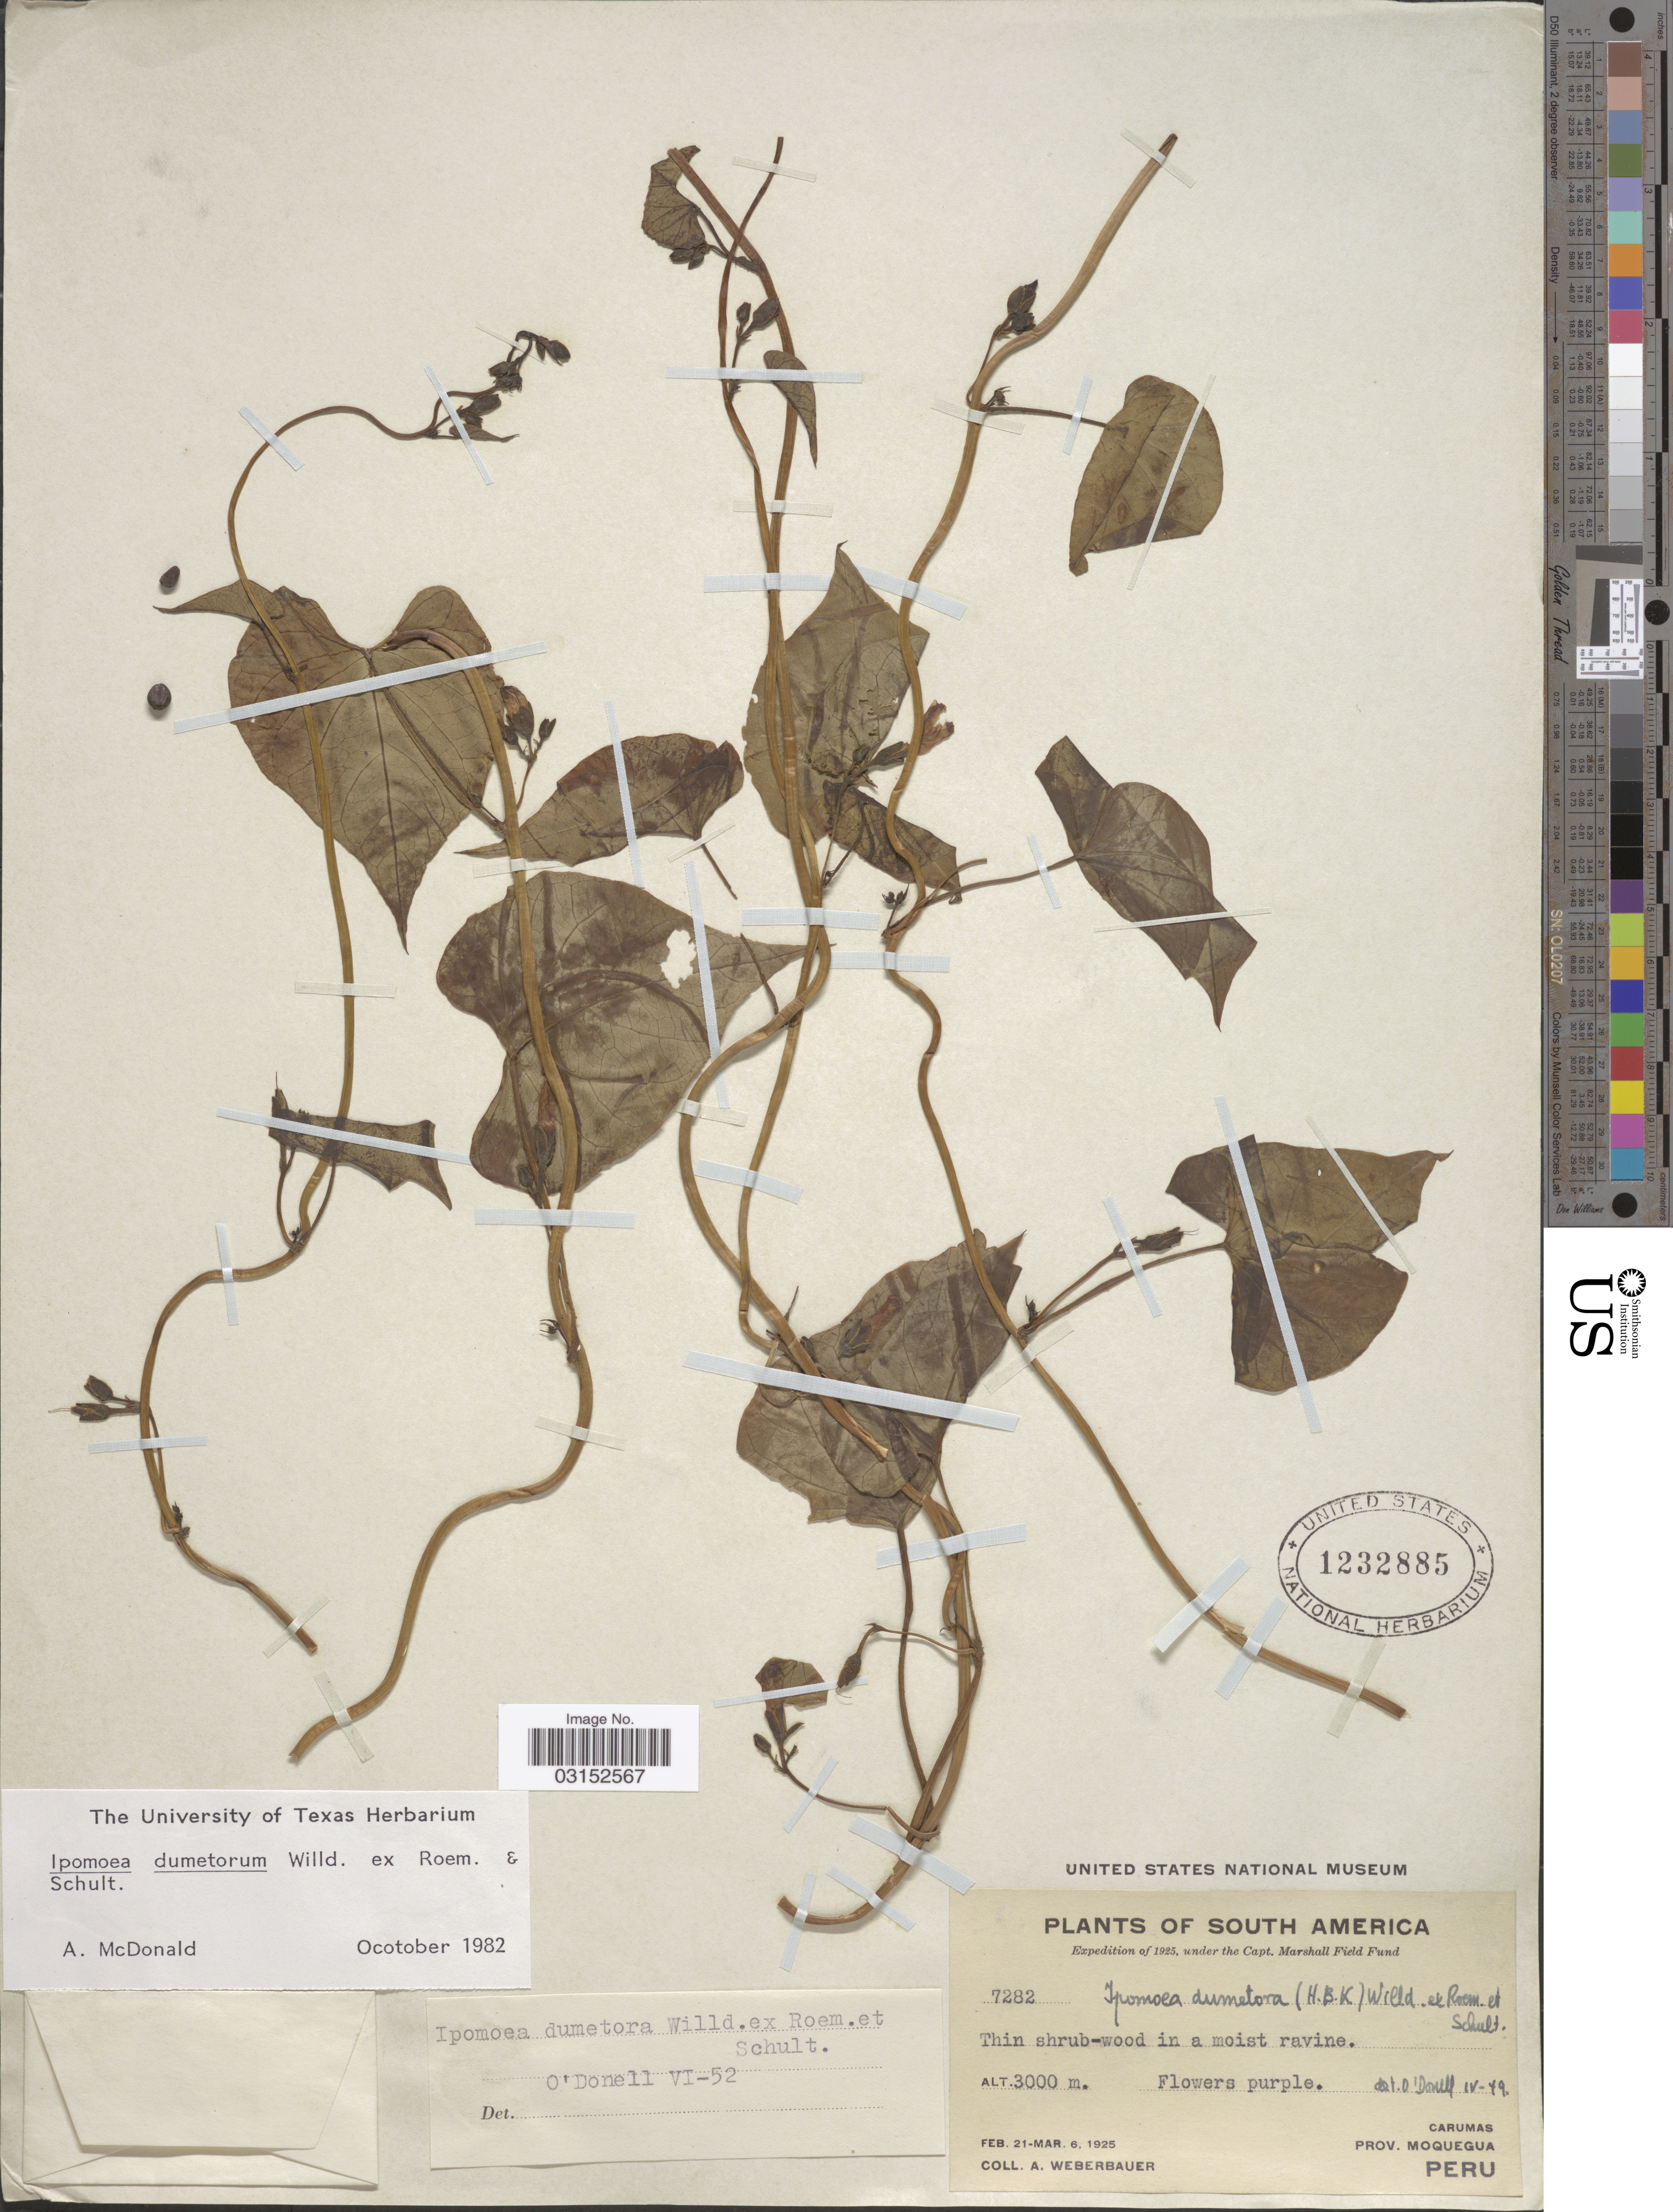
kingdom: Plantae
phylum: Tracheophyta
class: Magnoliopsida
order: Solanales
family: Convolvulaceae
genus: Ipomoea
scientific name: Ipomoea dumetorum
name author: Willd.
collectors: A. Weberbauer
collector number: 7282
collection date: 1925-02-21/1925-03-06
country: Peru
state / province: Moquegua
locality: Carumas, Prov. Moquegua.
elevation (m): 3000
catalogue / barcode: US 1232885